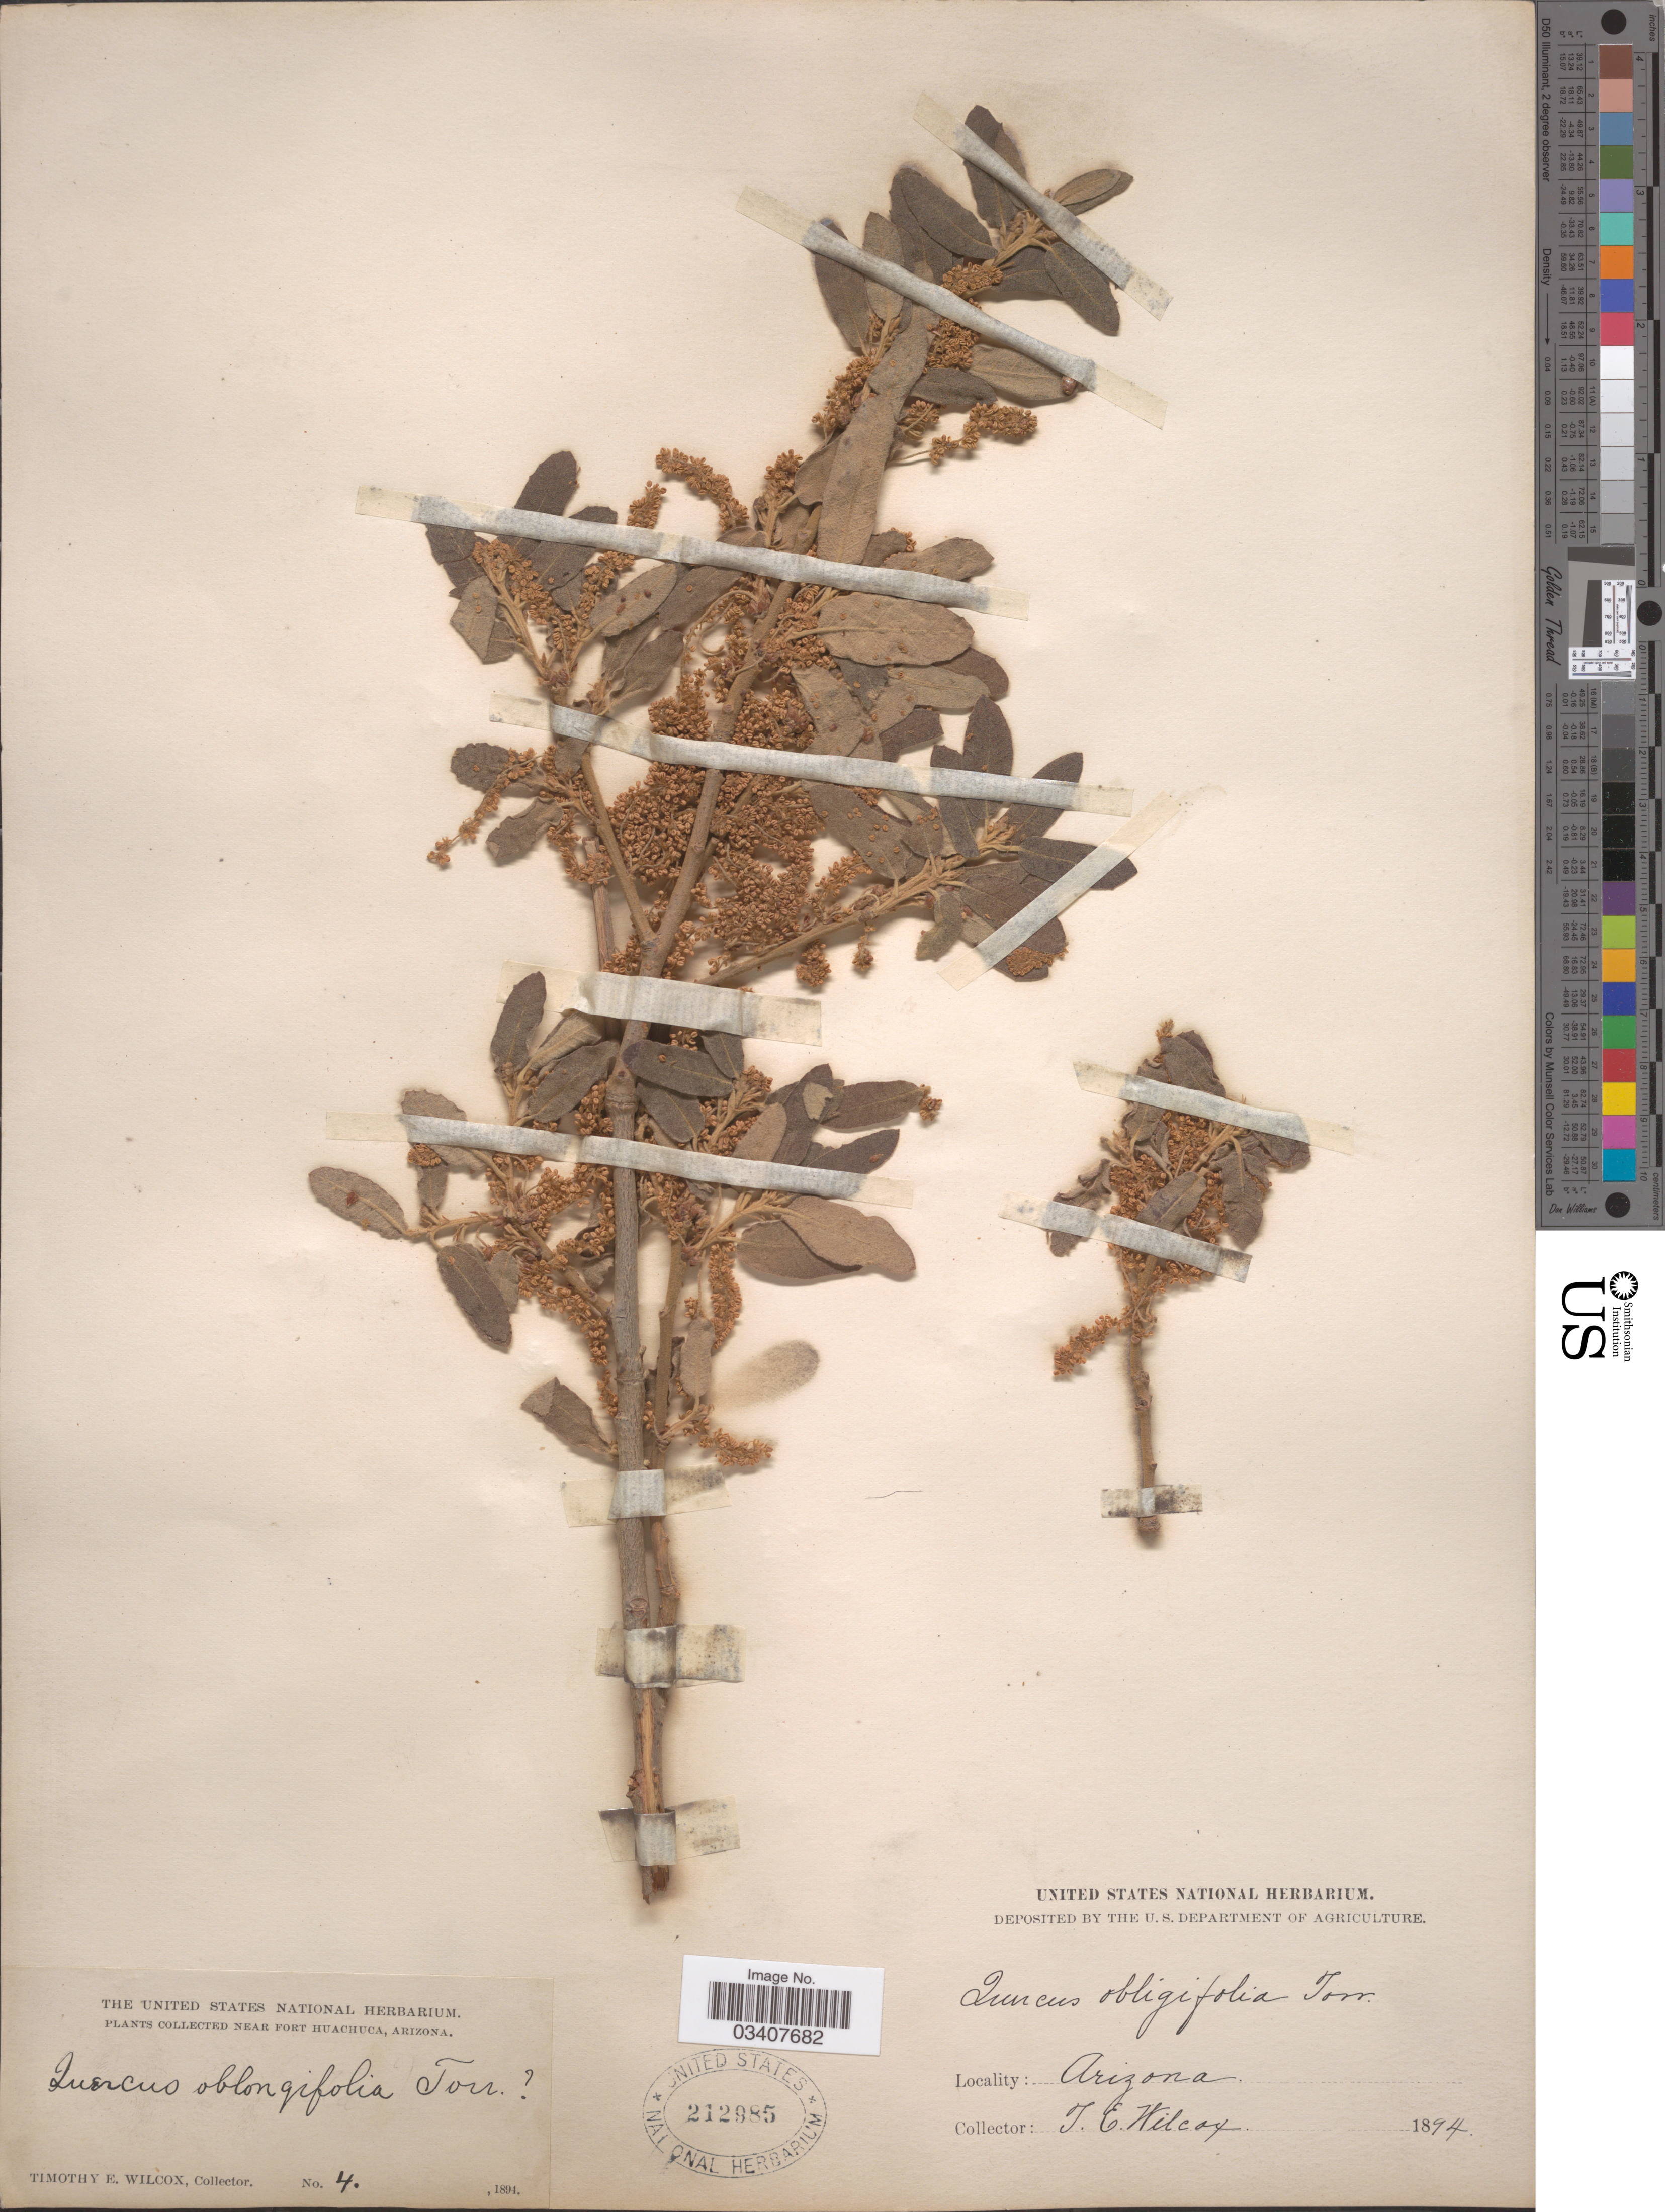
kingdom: Plantae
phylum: Tracheophyta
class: Magnoliopsida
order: Fagales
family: Fagaceae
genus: Quercus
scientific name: Quercus oblongifolia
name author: Torr.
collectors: T. E. Wilcox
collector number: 4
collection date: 1894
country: United States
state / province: Arizona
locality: Near Fort Huachuca.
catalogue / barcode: US 212985